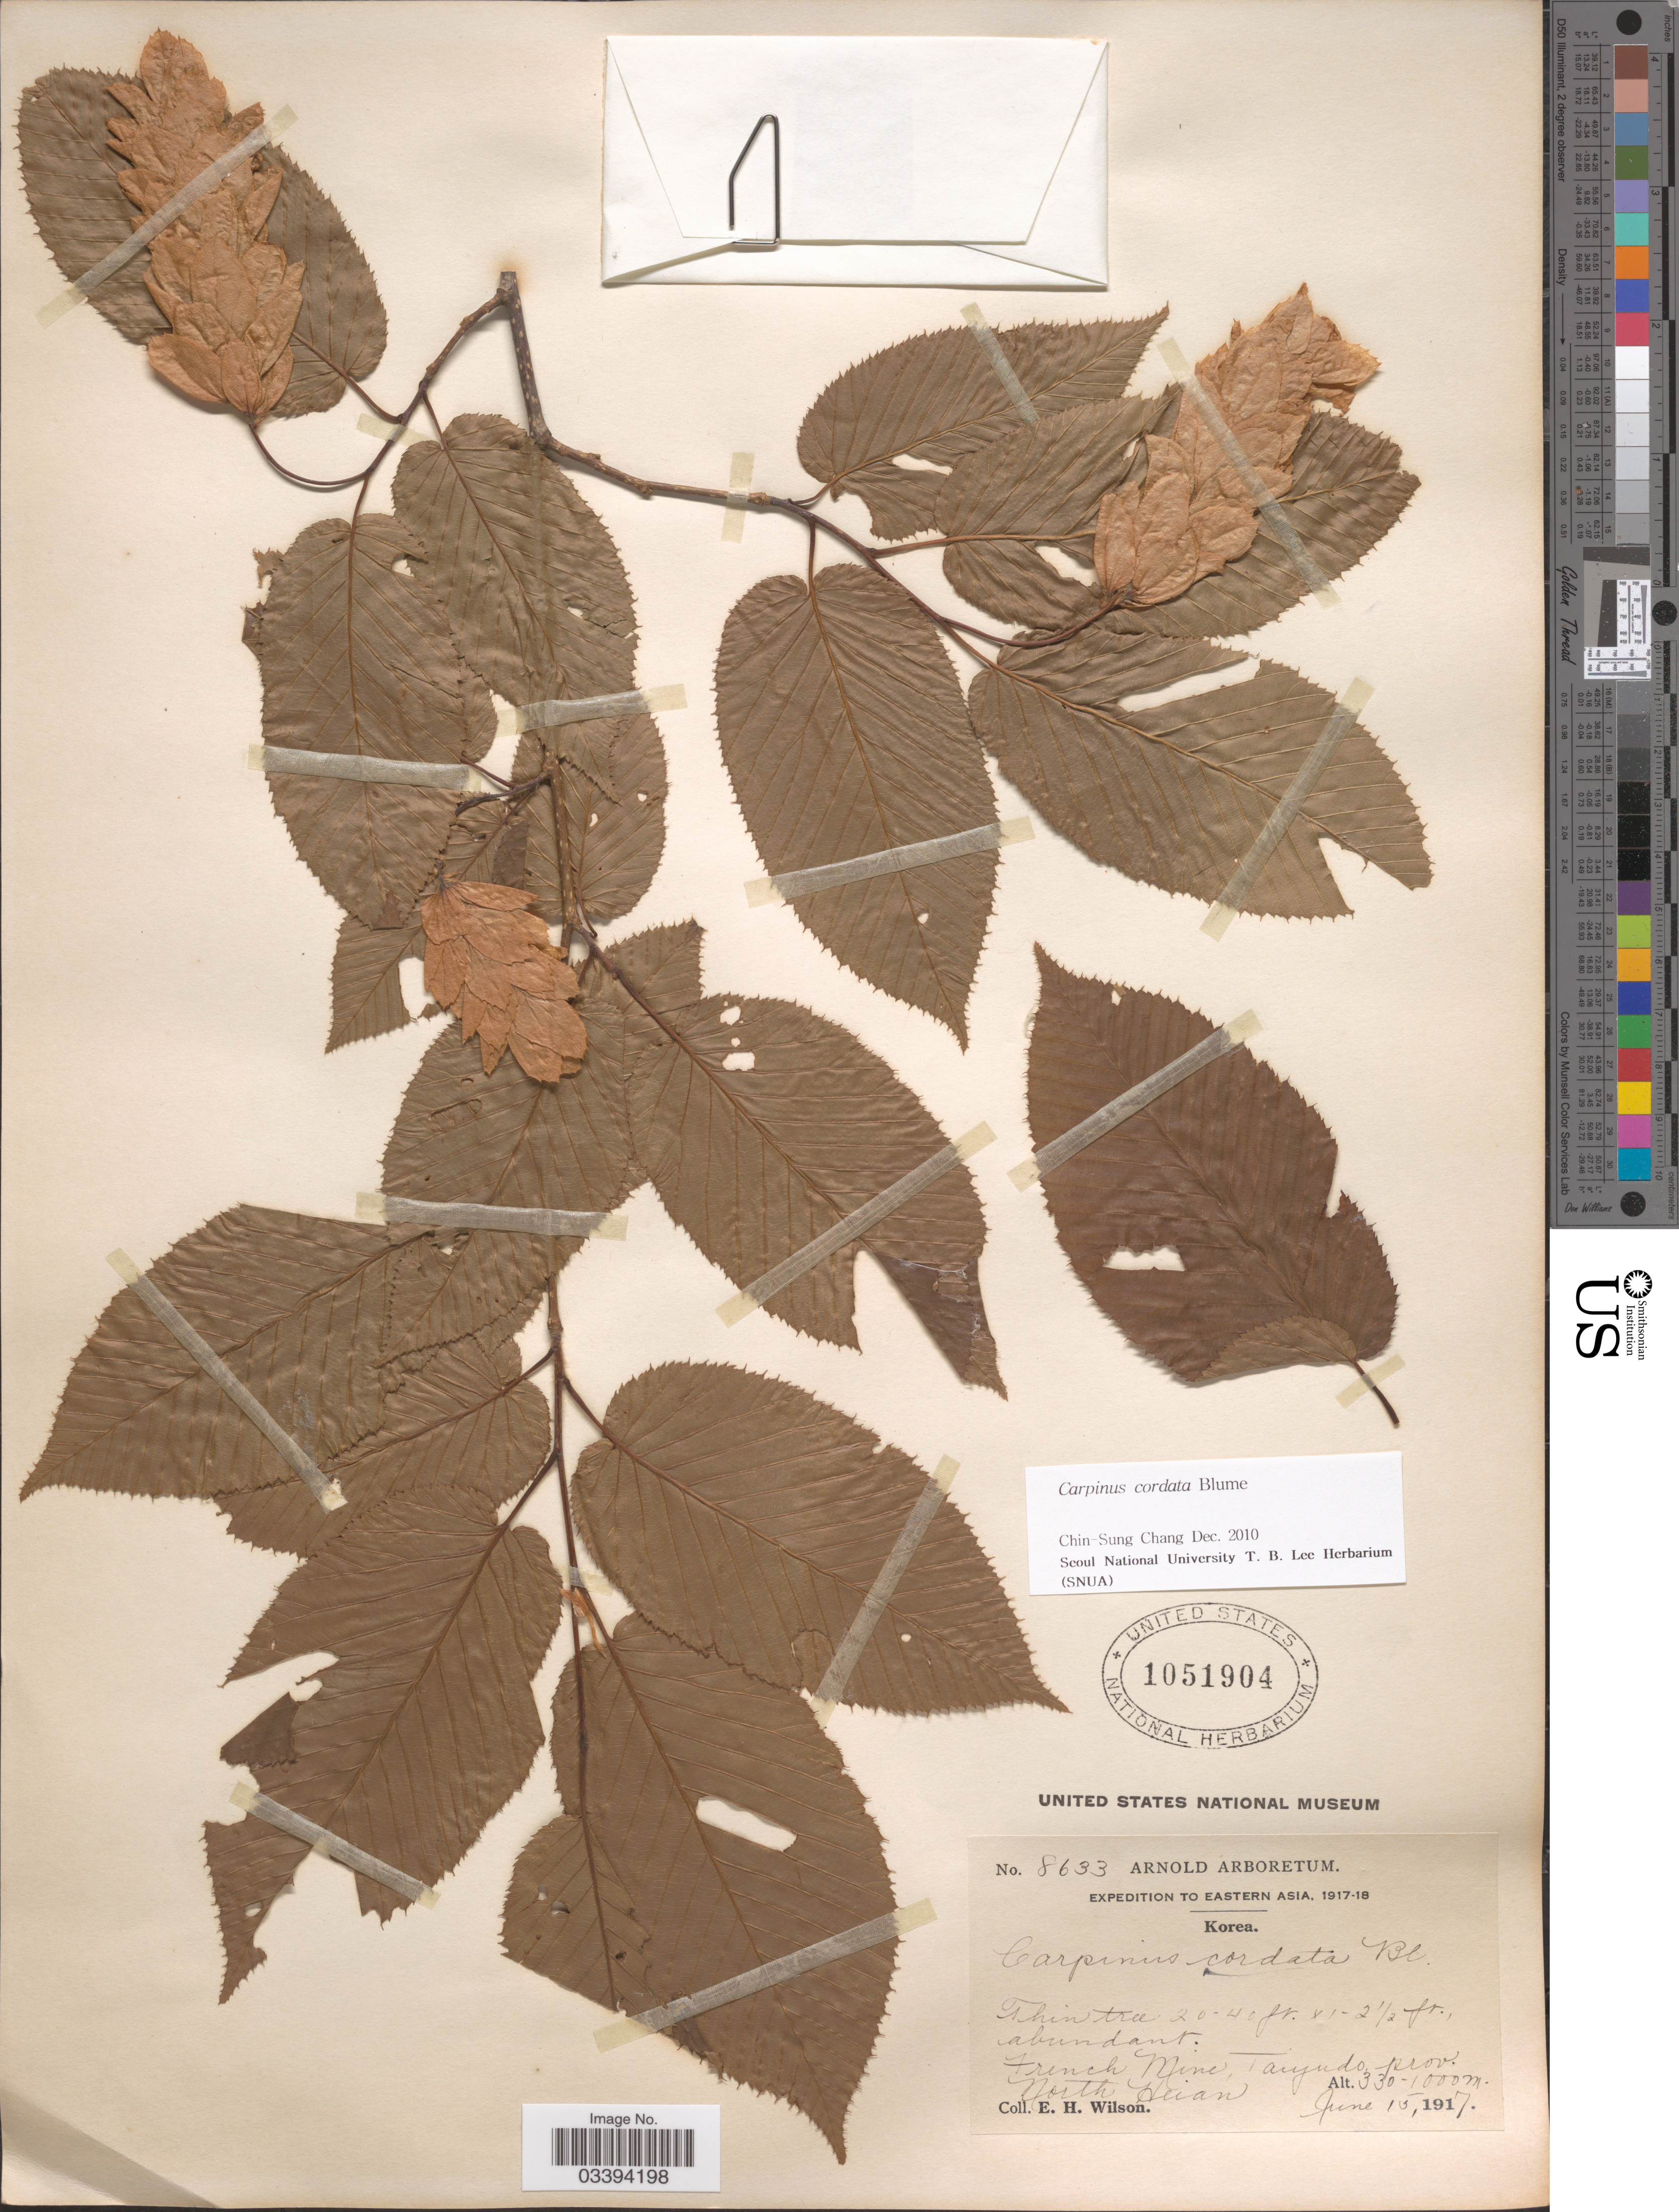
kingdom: Plantae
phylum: Tracheophyta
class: Magnoliopsida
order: Fagales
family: Betulaceae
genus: Carpinus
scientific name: Carpinus cordata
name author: Blume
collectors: E. Wilson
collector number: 8633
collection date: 1917-06-15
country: North Korea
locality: Eastern Asia. French Mine. Taiyudo, prov. North Heian.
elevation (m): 330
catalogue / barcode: US 1051904